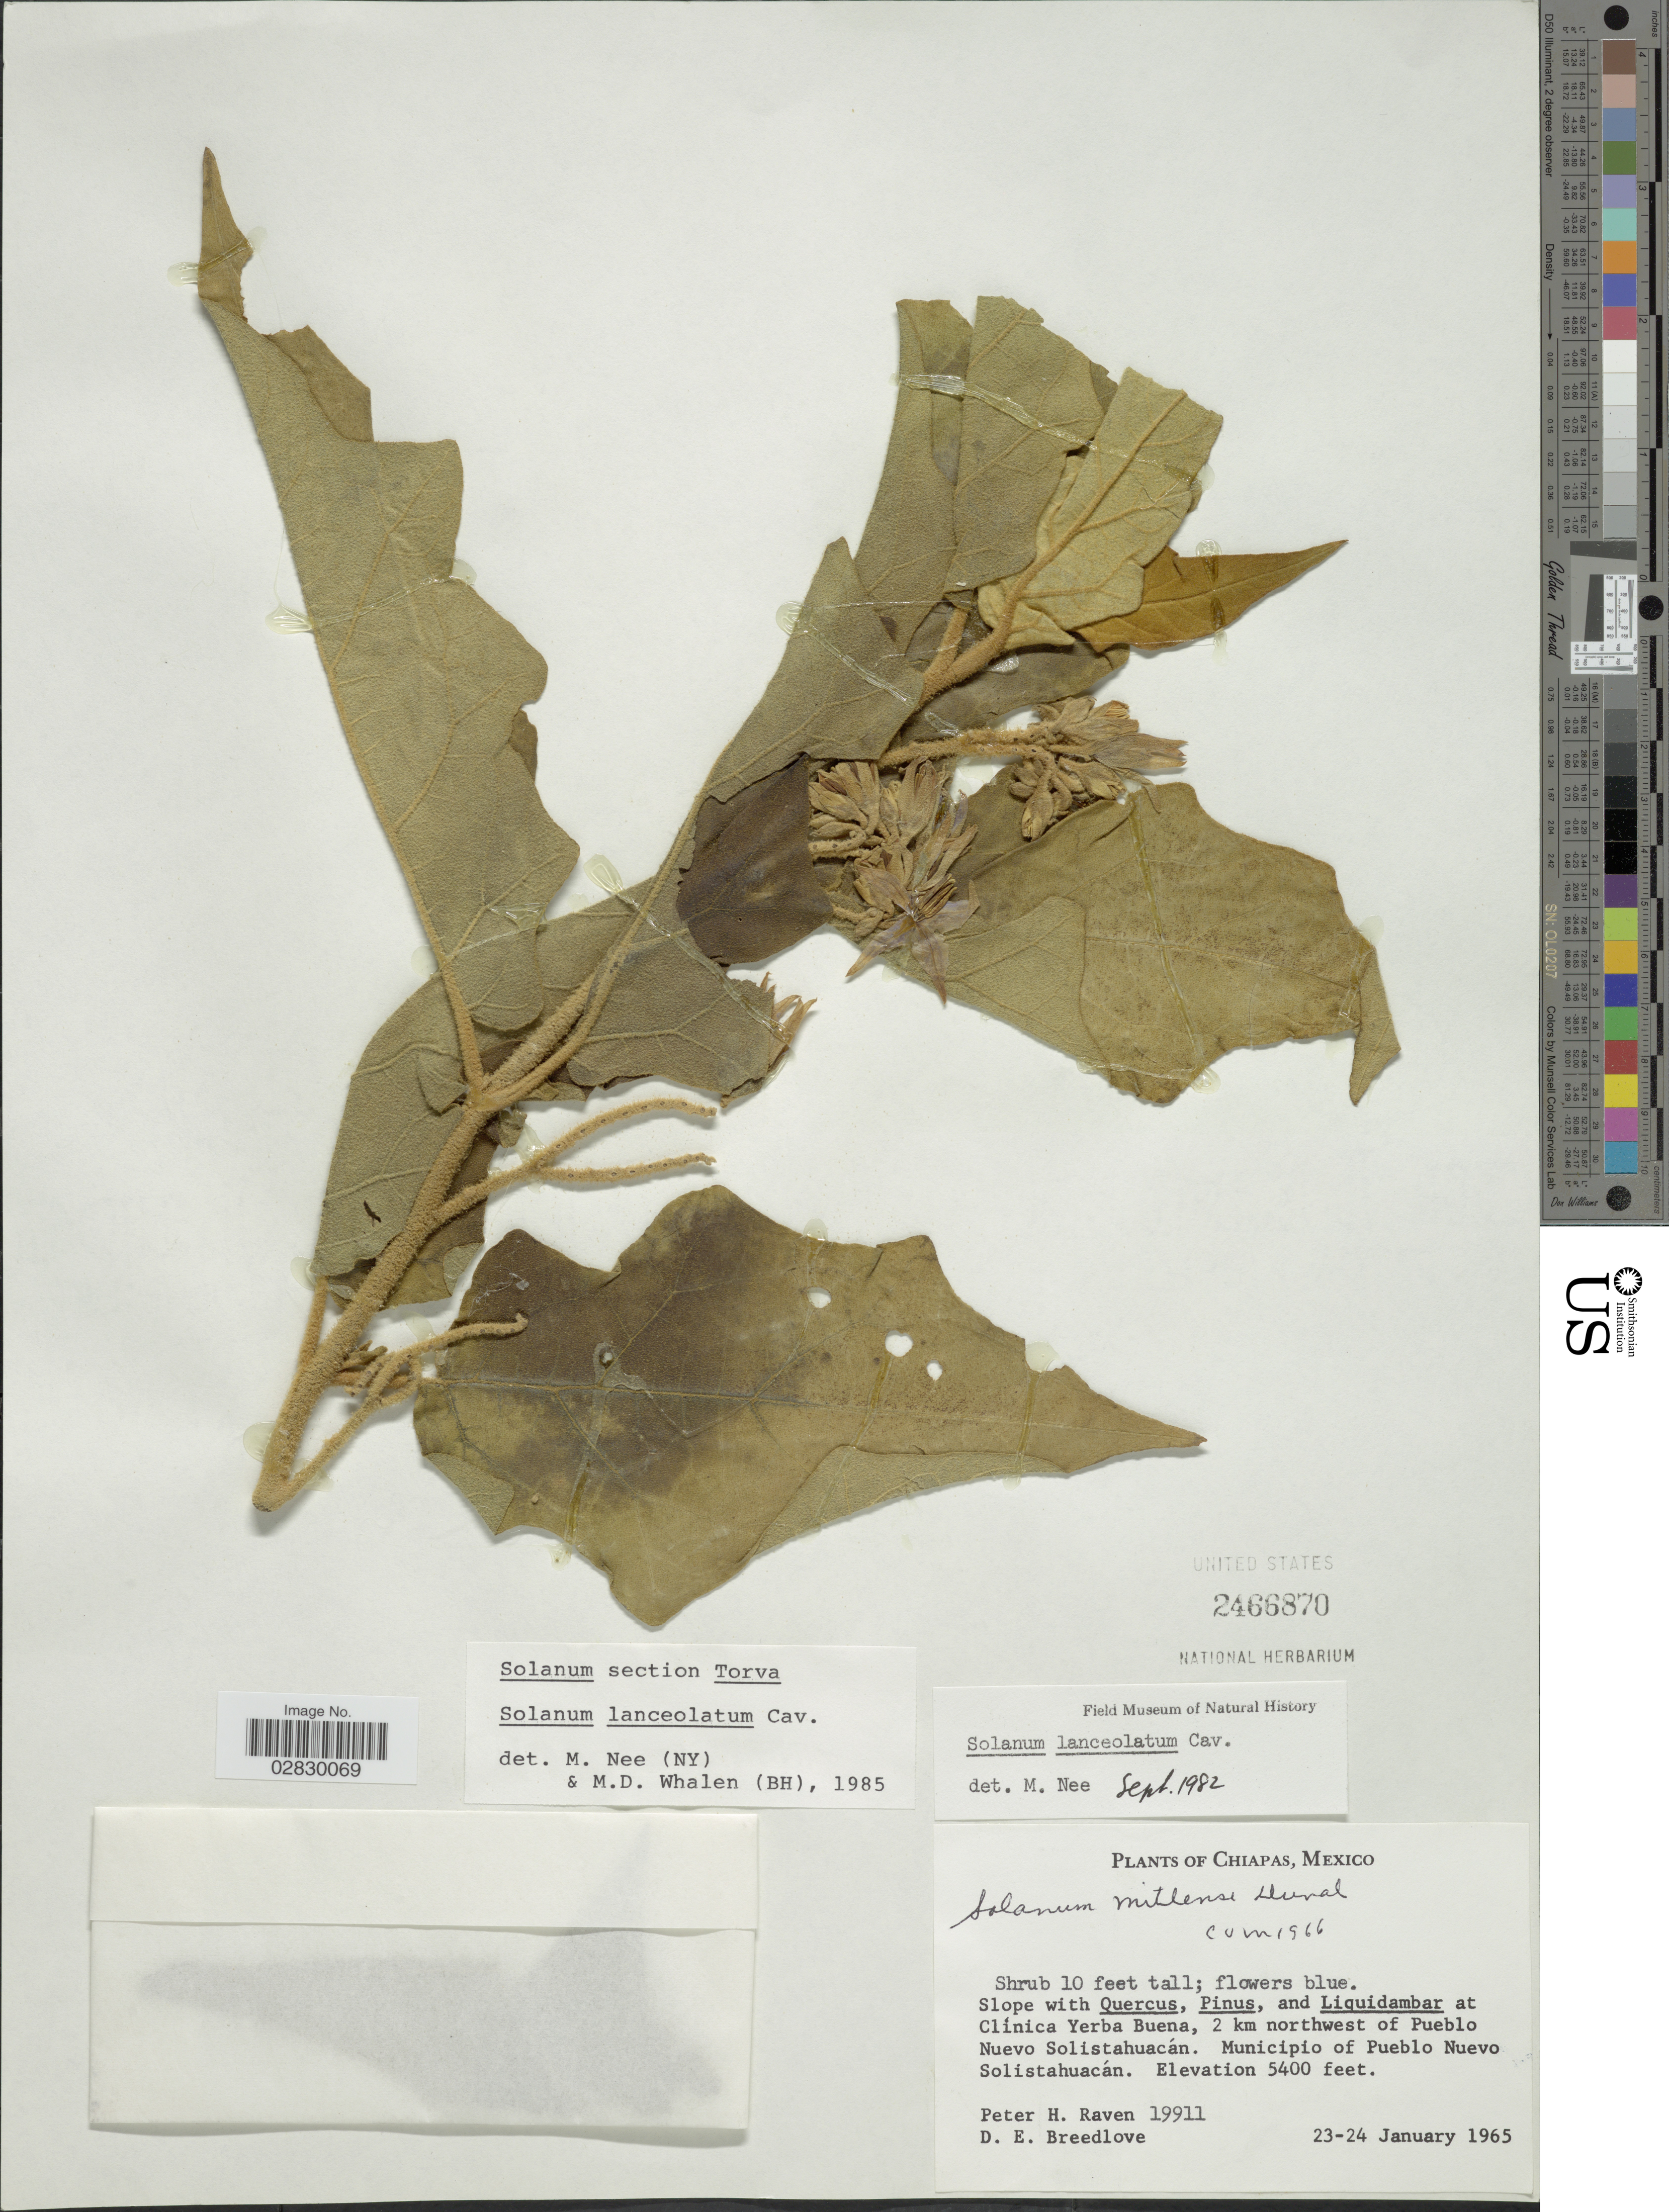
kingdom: Plantae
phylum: Tracheophyta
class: Magnoliopsida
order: Solanales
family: Solanaceae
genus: Solanum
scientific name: Solanum lanceolatum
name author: Cav.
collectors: P. Raven & D. E. Breedlove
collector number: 19911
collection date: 1965-01-23/1965-01-24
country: Mexico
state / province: Chiapas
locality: At Clinica Yerba Buena, 2 km northwest of Pueblo Nuevo Solistahuacán. Municipio of Pueblo Nuevo Solistahuacán.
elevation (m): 1646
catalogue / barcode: US 2466870